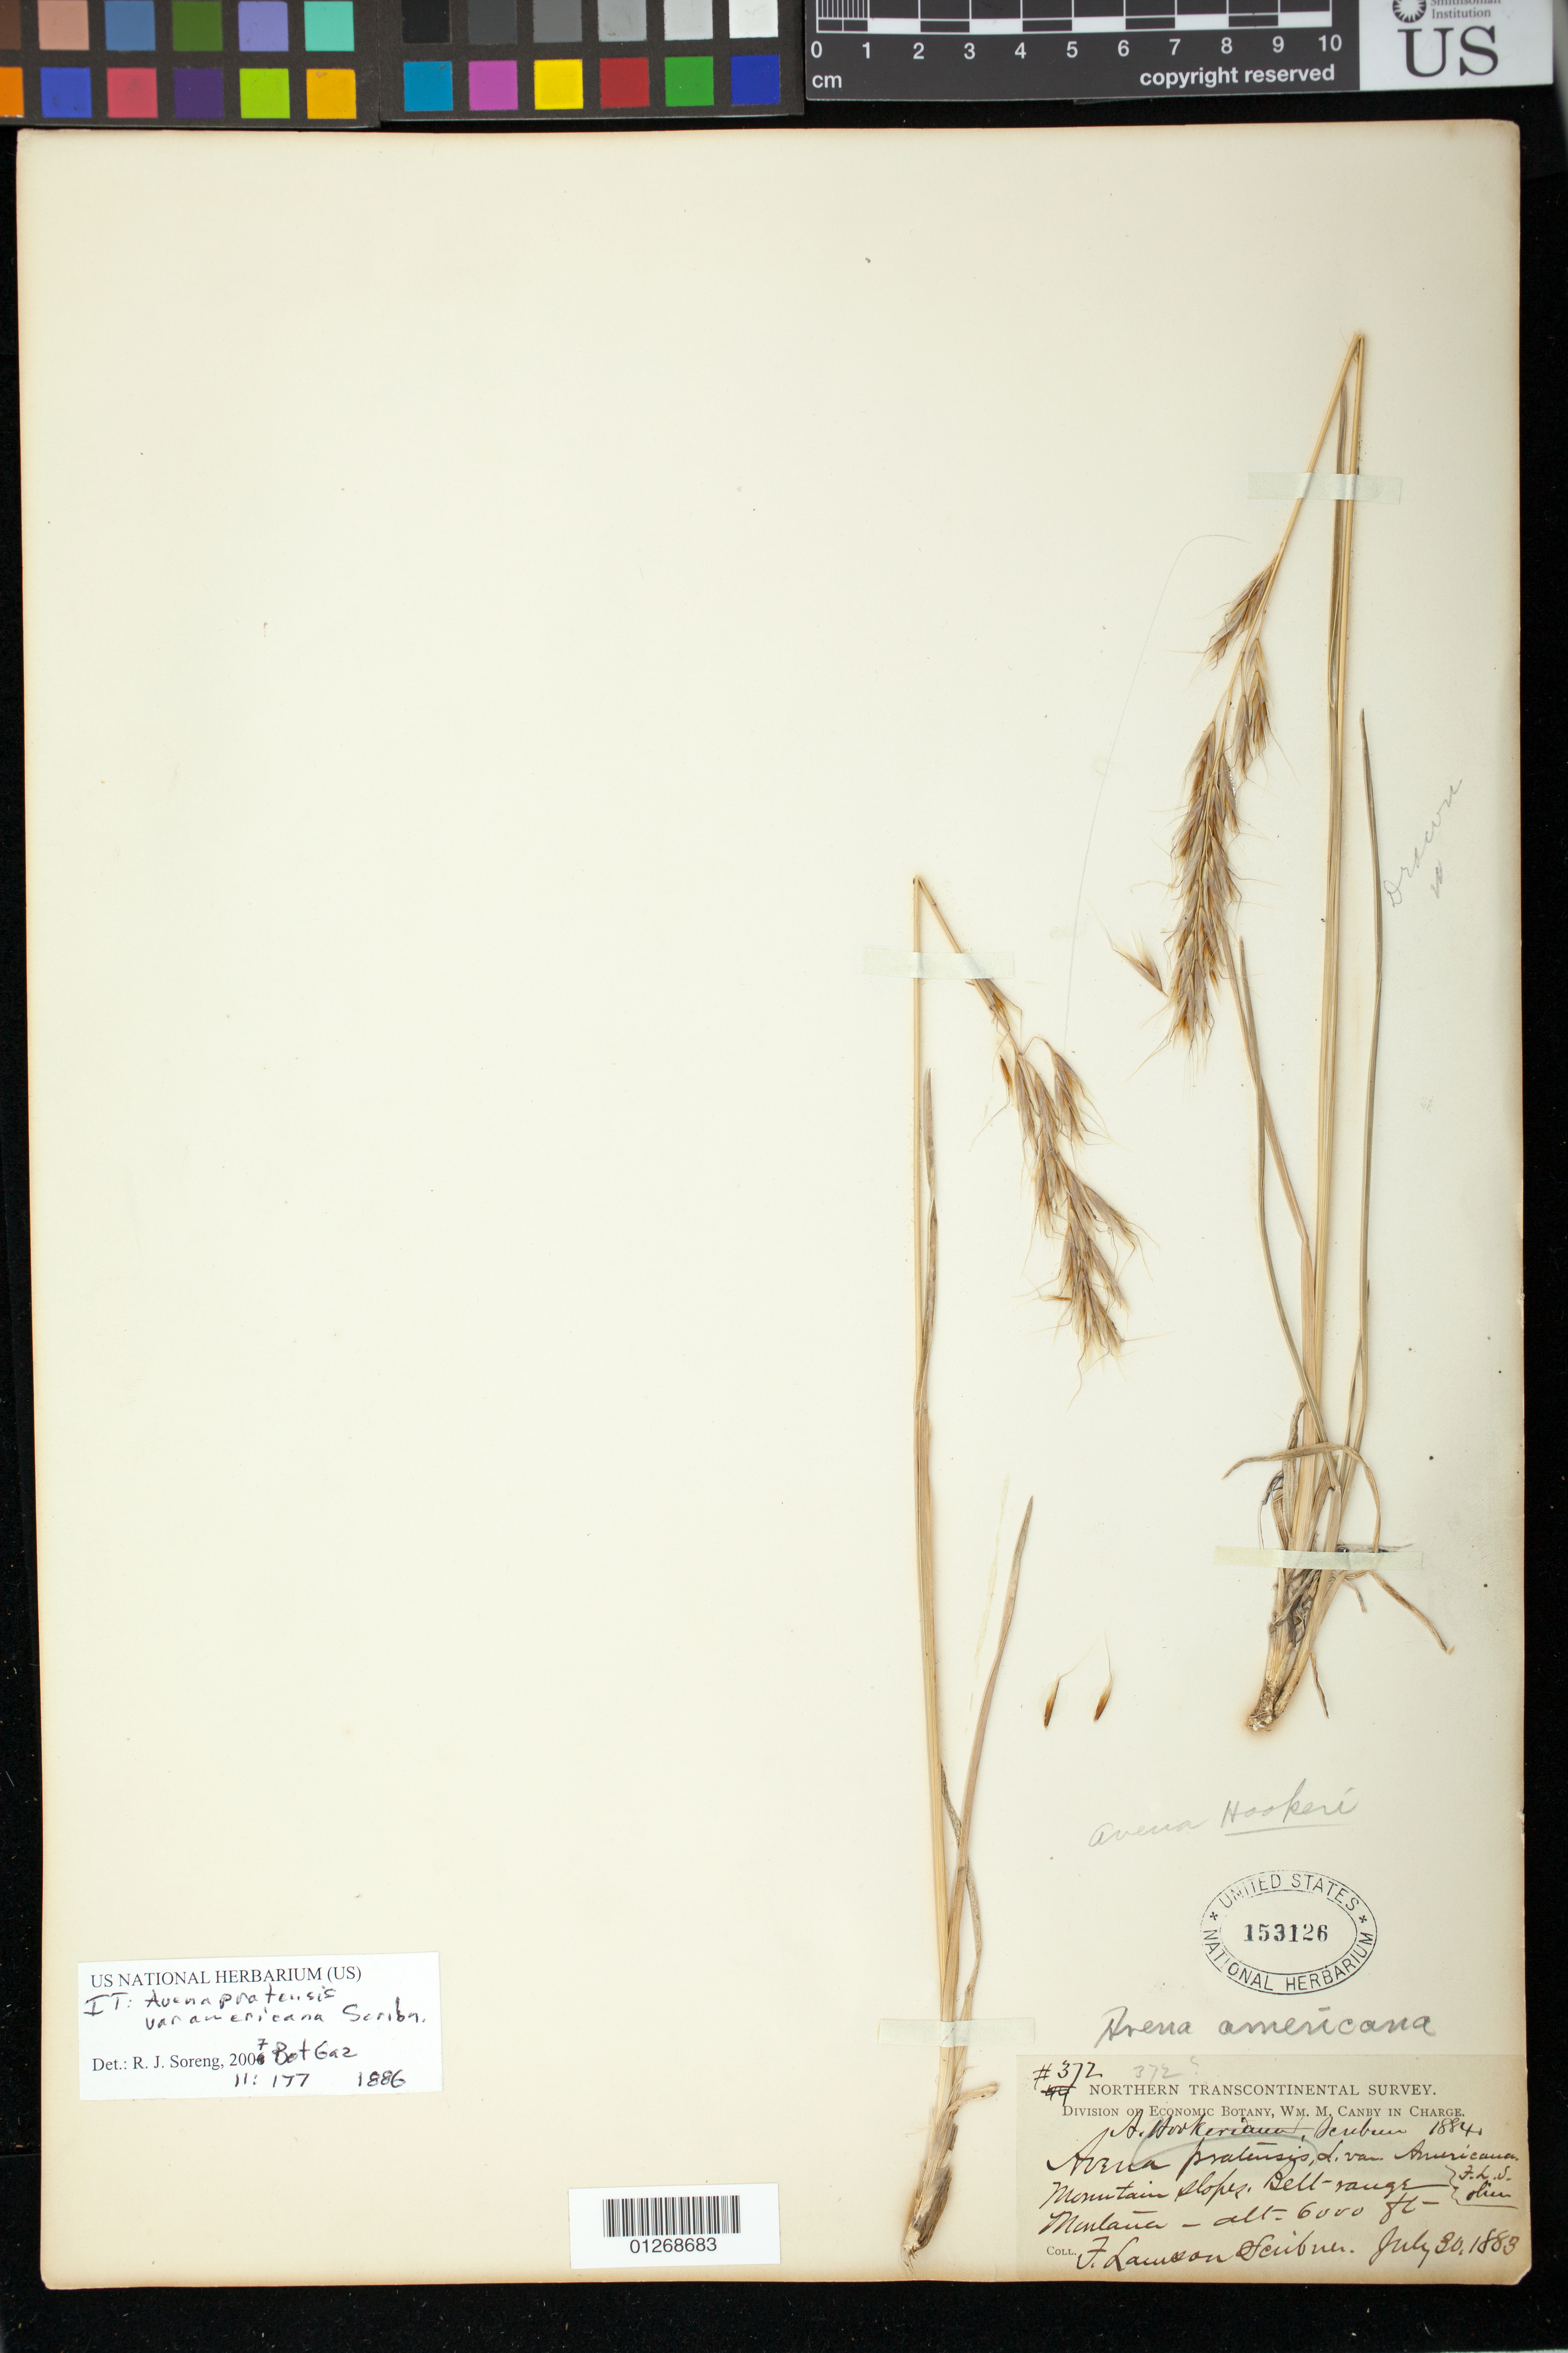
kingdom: Plantae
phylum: Tracheophyta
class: Liliopsida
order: Poales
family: Poaceae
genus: Avena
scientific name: Avena pratensis var. americana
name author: Scribn.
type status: Type Collection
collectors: F. L. Scribner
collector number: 372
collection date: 1883-07-30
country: United States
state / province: Montana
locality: Mountain slopes, Bell-range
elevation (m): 1829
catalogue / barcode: US 153126